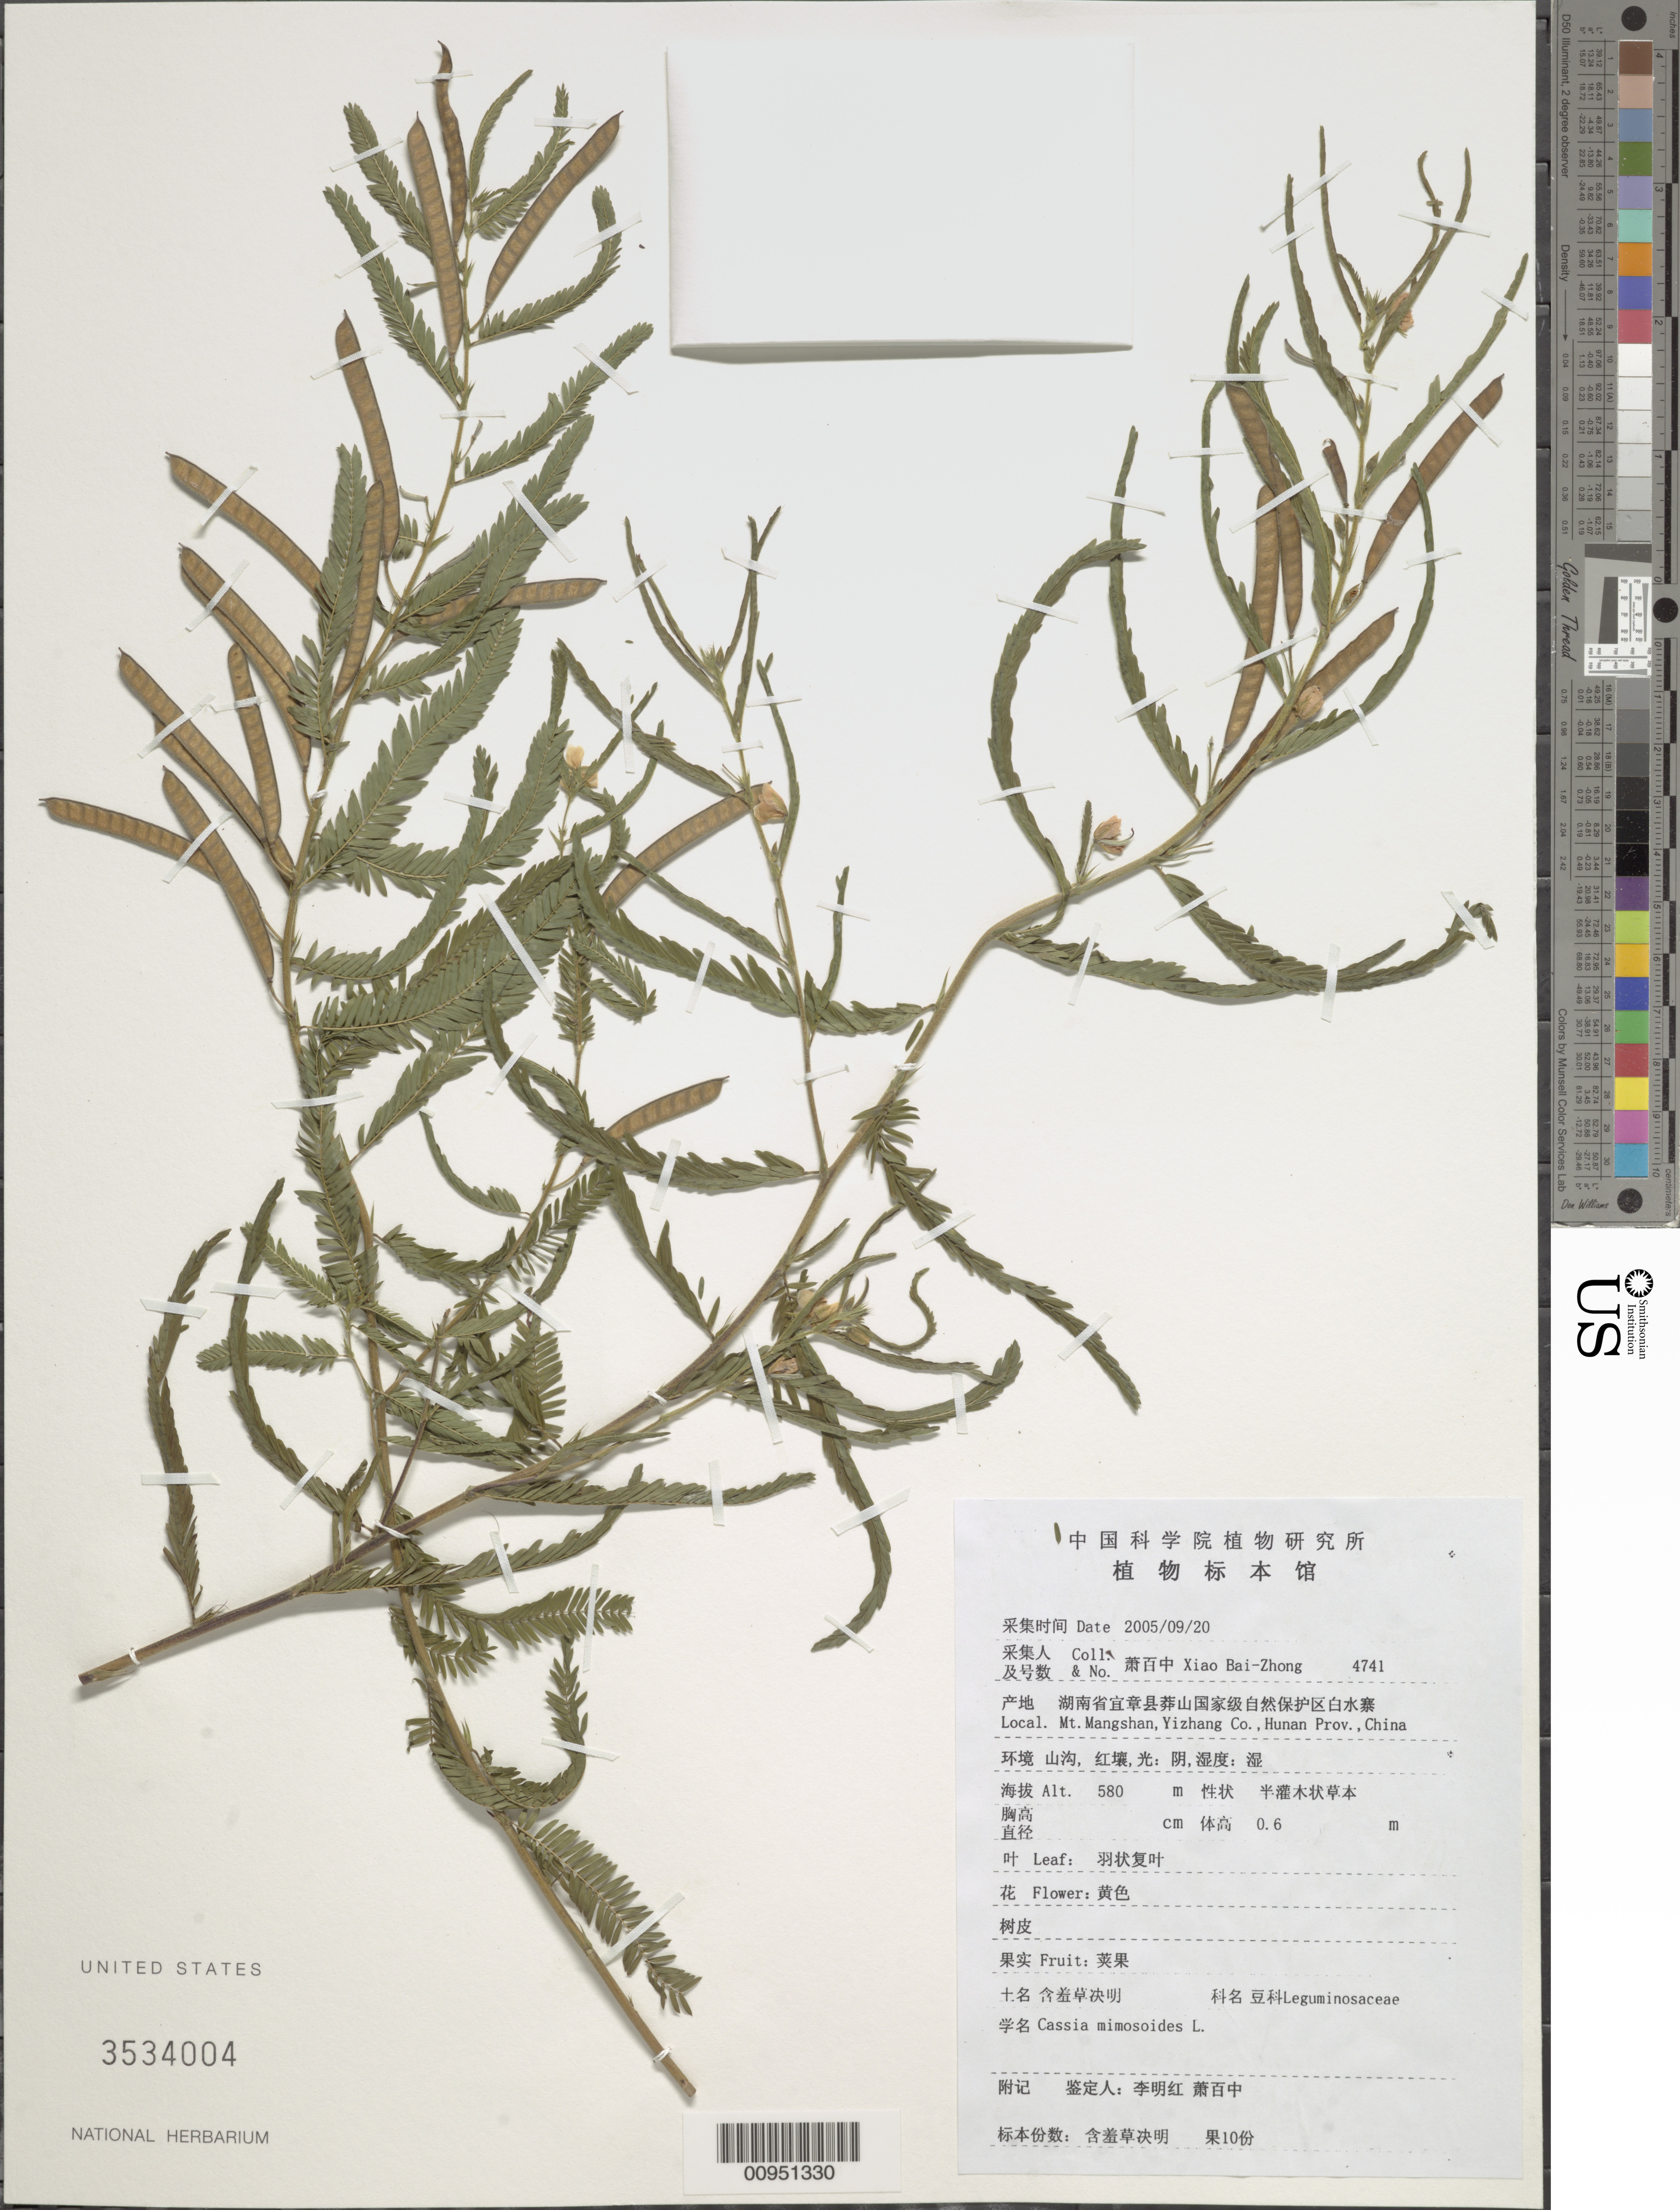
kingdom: Plantae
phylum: Tracheophyta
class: Magnoliopsida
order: Fabales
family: Fabaceae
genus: Chamaecrista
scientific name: Chamaecrista mimosoides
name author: (L.) Greene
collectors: B. Z. Xiao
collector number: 4741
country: China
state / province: Hunan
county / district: Yizhang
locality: Mt. Mangshan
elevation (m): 580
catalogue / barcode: US 3534004